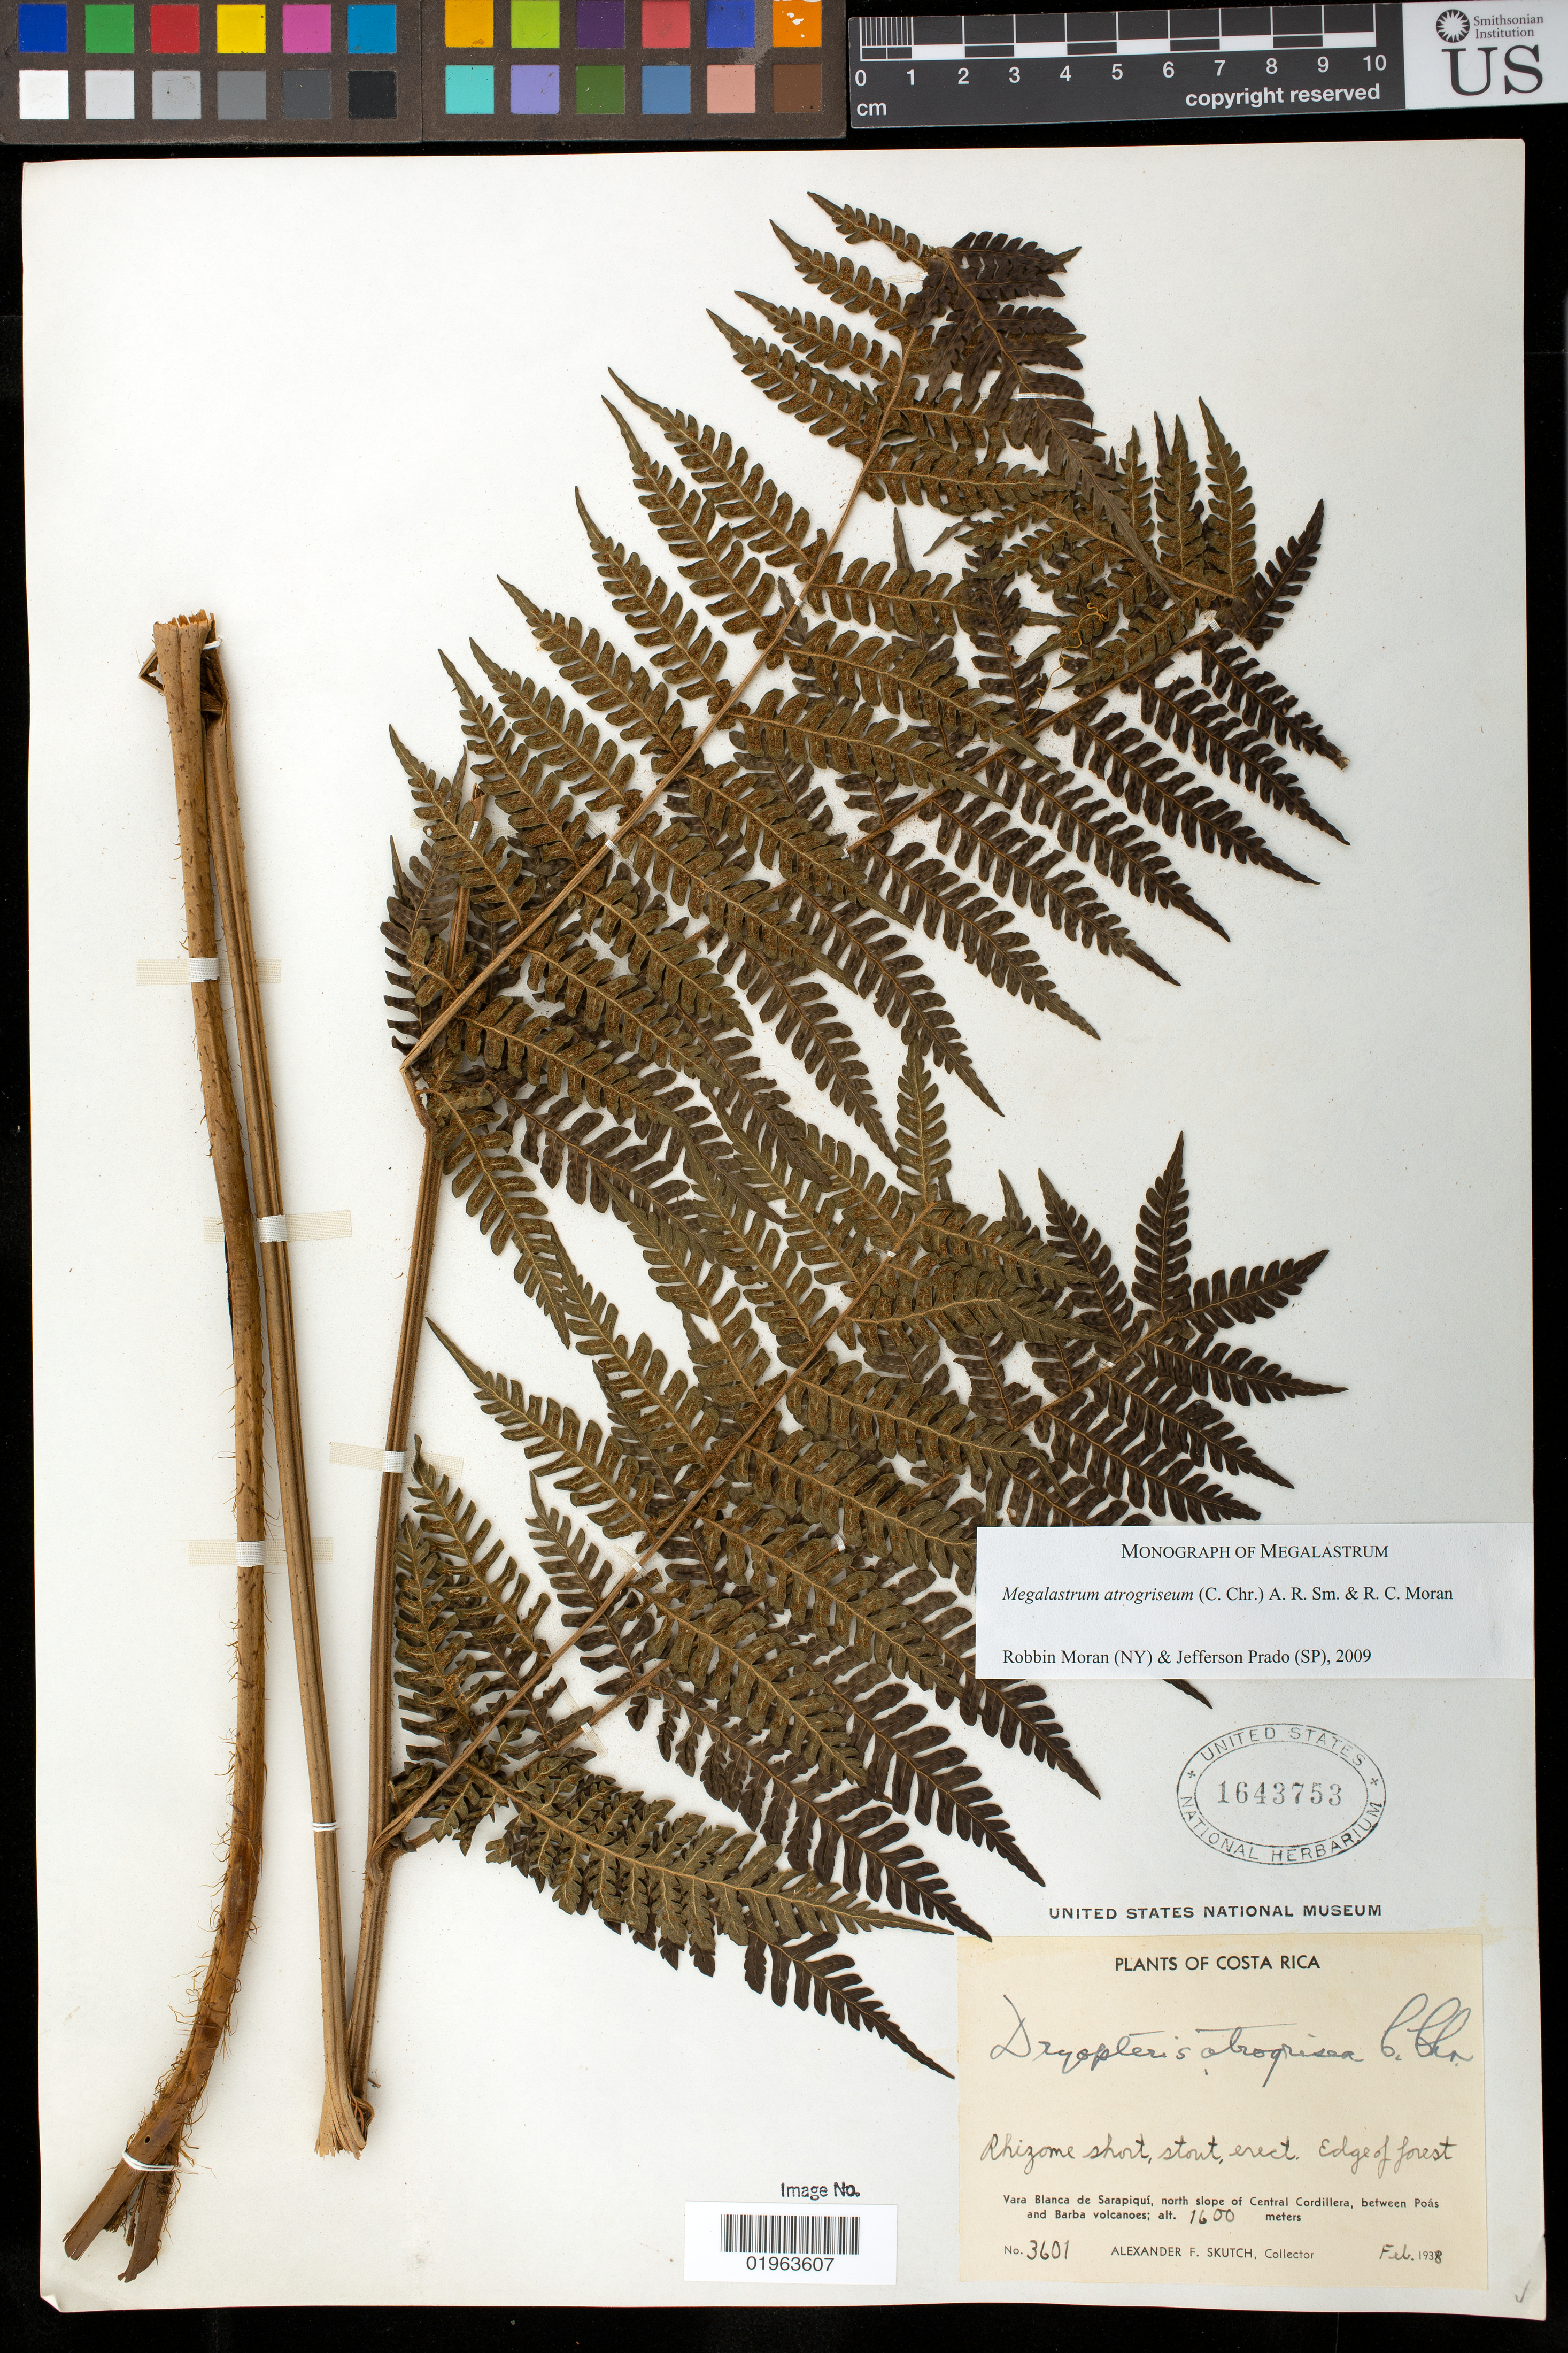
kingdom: Plantae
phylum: Tracheophyta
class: Polypodiopsida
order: Polypodiales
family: Dryopteridaceae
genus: Megalastrum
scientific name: Megalastrum atrogriseum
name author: (C. Chr.) A.R. Sm. & R.C. Moran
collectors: A. F. Skutch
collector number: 3601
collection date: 1938-02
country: Costa Rica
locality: Vara Blanca de Sarapiqui, between Poás and Barba volcanoes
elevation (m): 1600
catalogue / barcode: US 1643753